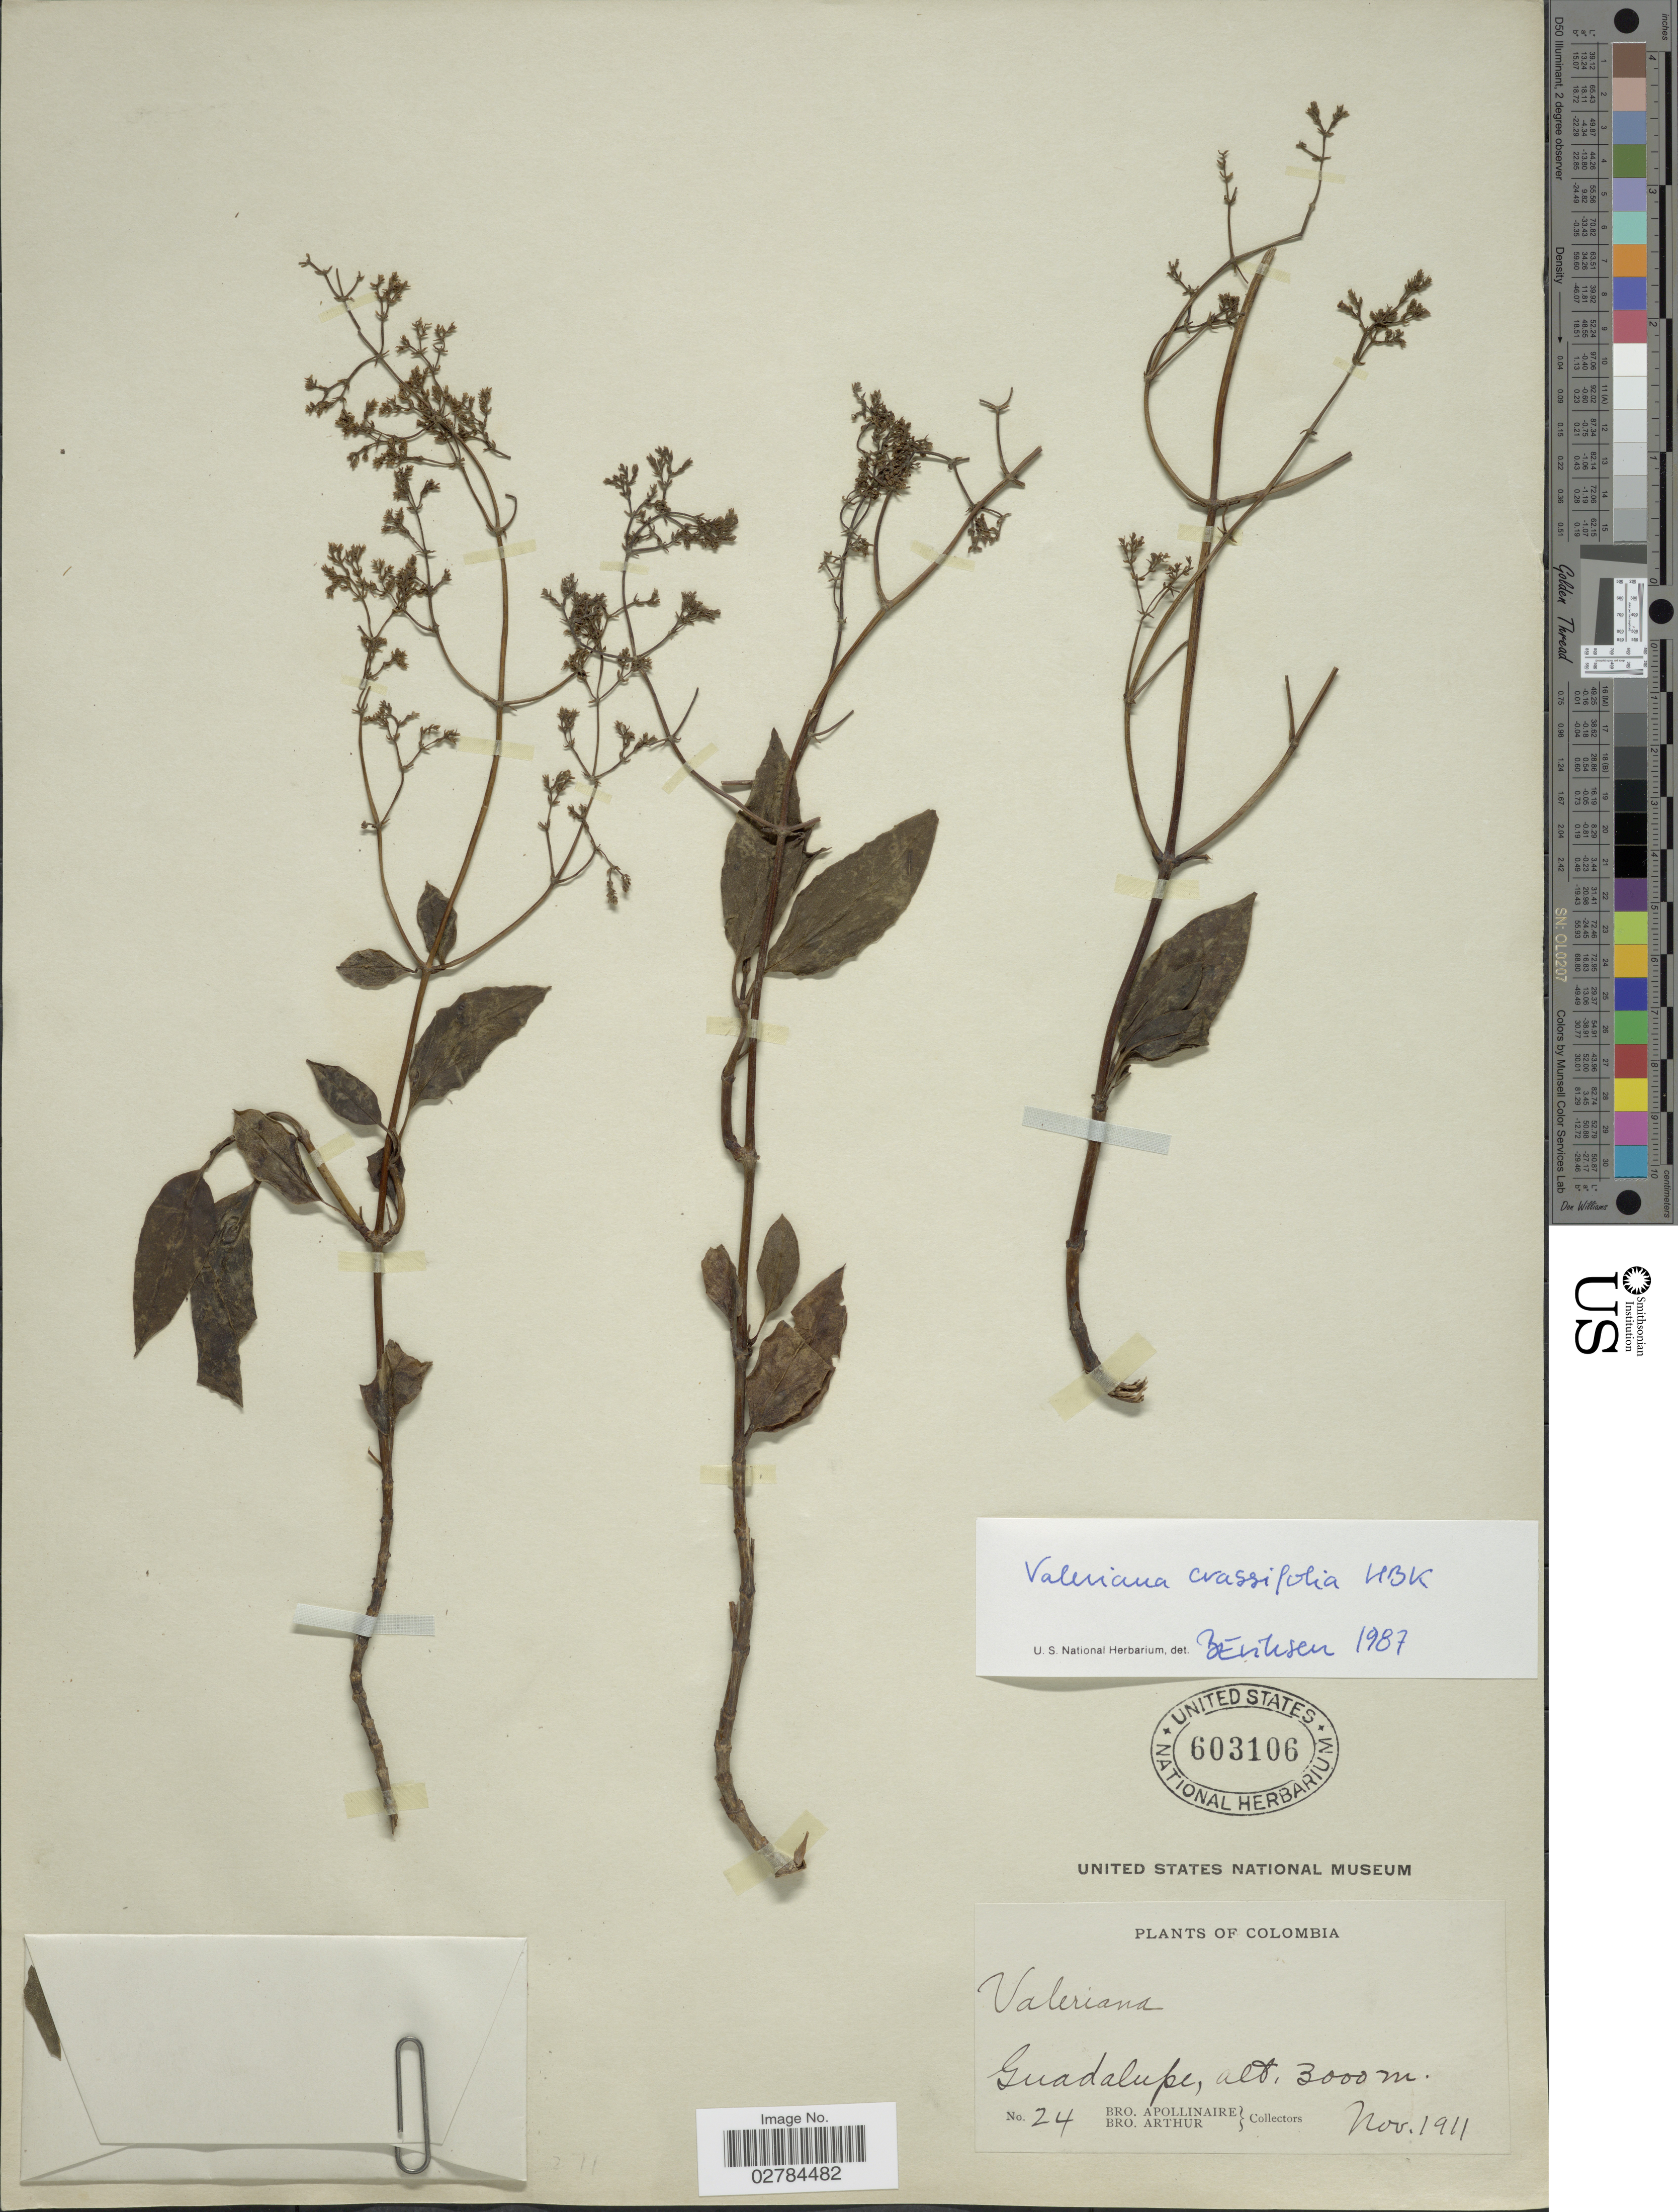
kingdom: Plantae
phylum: Tracheophyta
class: Magnoliopsida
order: Dipsacales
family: Caprifoliaceae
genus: Valeriana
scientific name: Valeriana crassifolia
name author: Kunth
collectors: Bro. Apollinaire & Bro. Arthur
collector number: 24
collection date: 1911-11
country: Colombia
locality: Guadalupe.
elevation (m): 3000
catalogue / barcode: US 603106